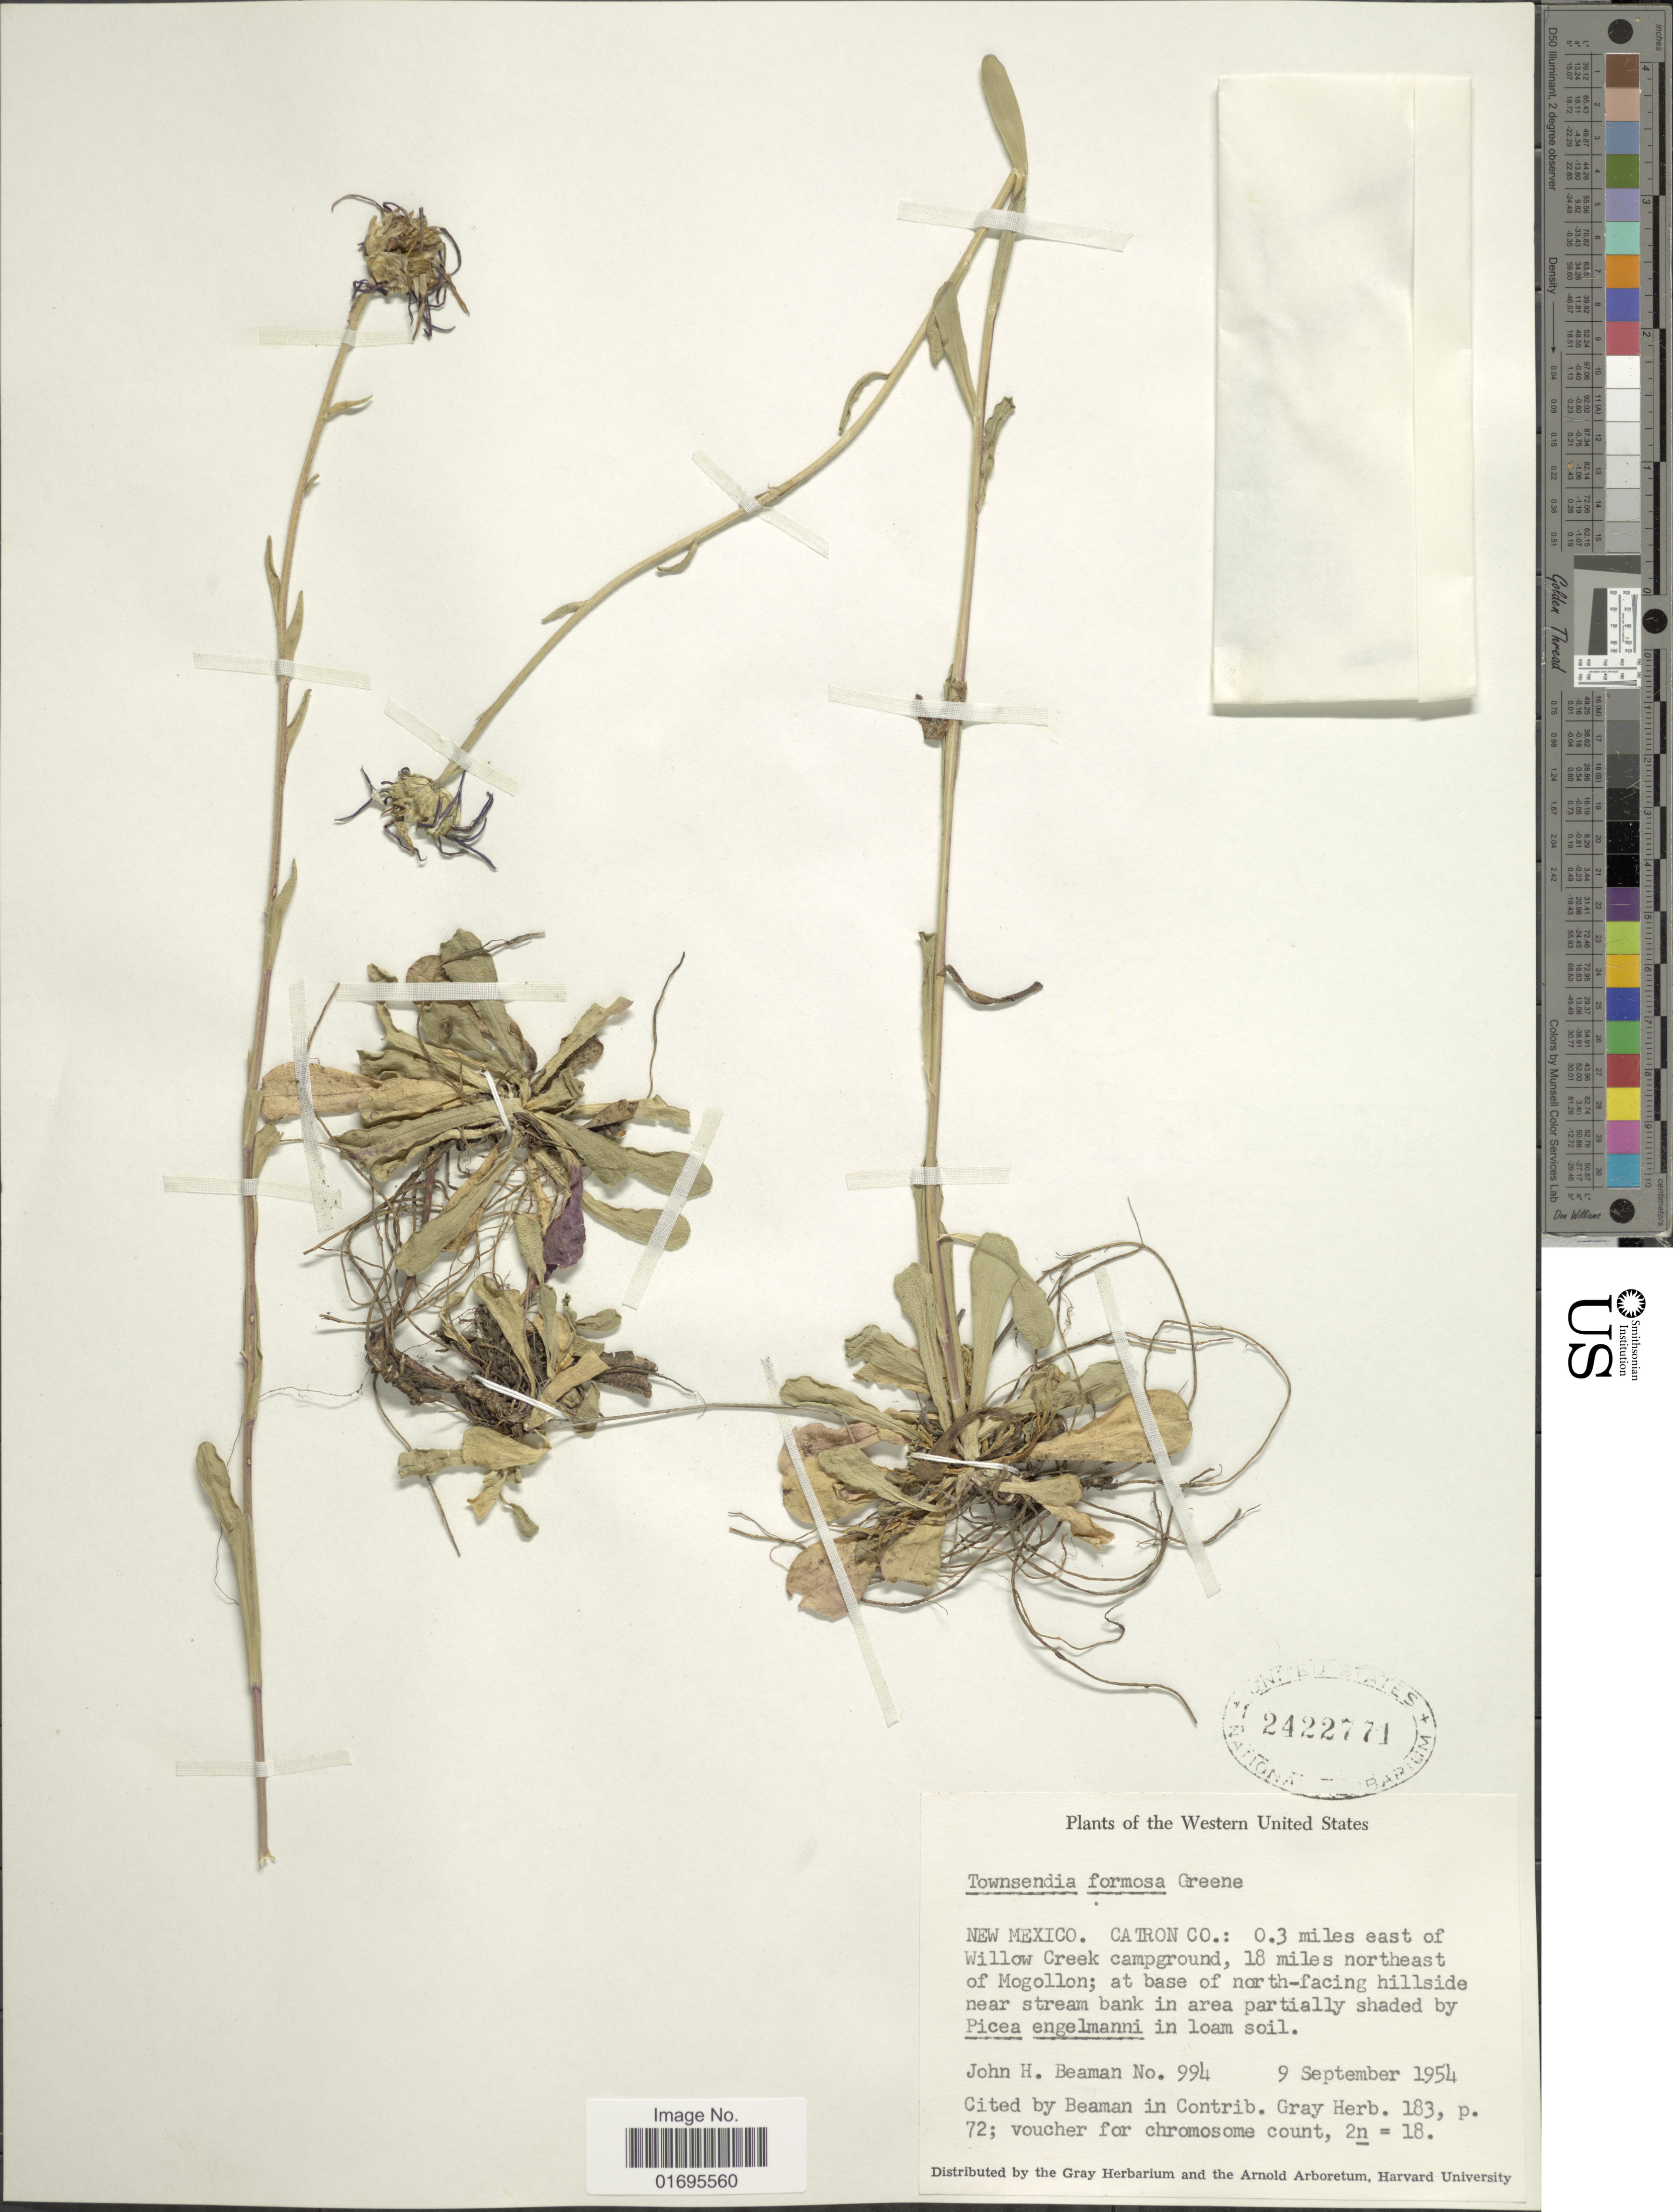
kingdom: Plantae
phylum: Tracheophyta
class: Magnoliopsida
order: Asterales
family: Asteraceae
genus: Townsendia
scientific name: Townsendia formosa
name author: Greene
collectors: J. H. Beaman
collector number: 994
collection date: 1954-09-09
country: United States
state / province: New Mexico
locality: Catron Co.: 0.3 miles east of Willow Creek campground, 18 miles northeast of Mogollon; at base of north-facing hillside near stream bank in area partially shaded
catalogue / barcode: US 2422771